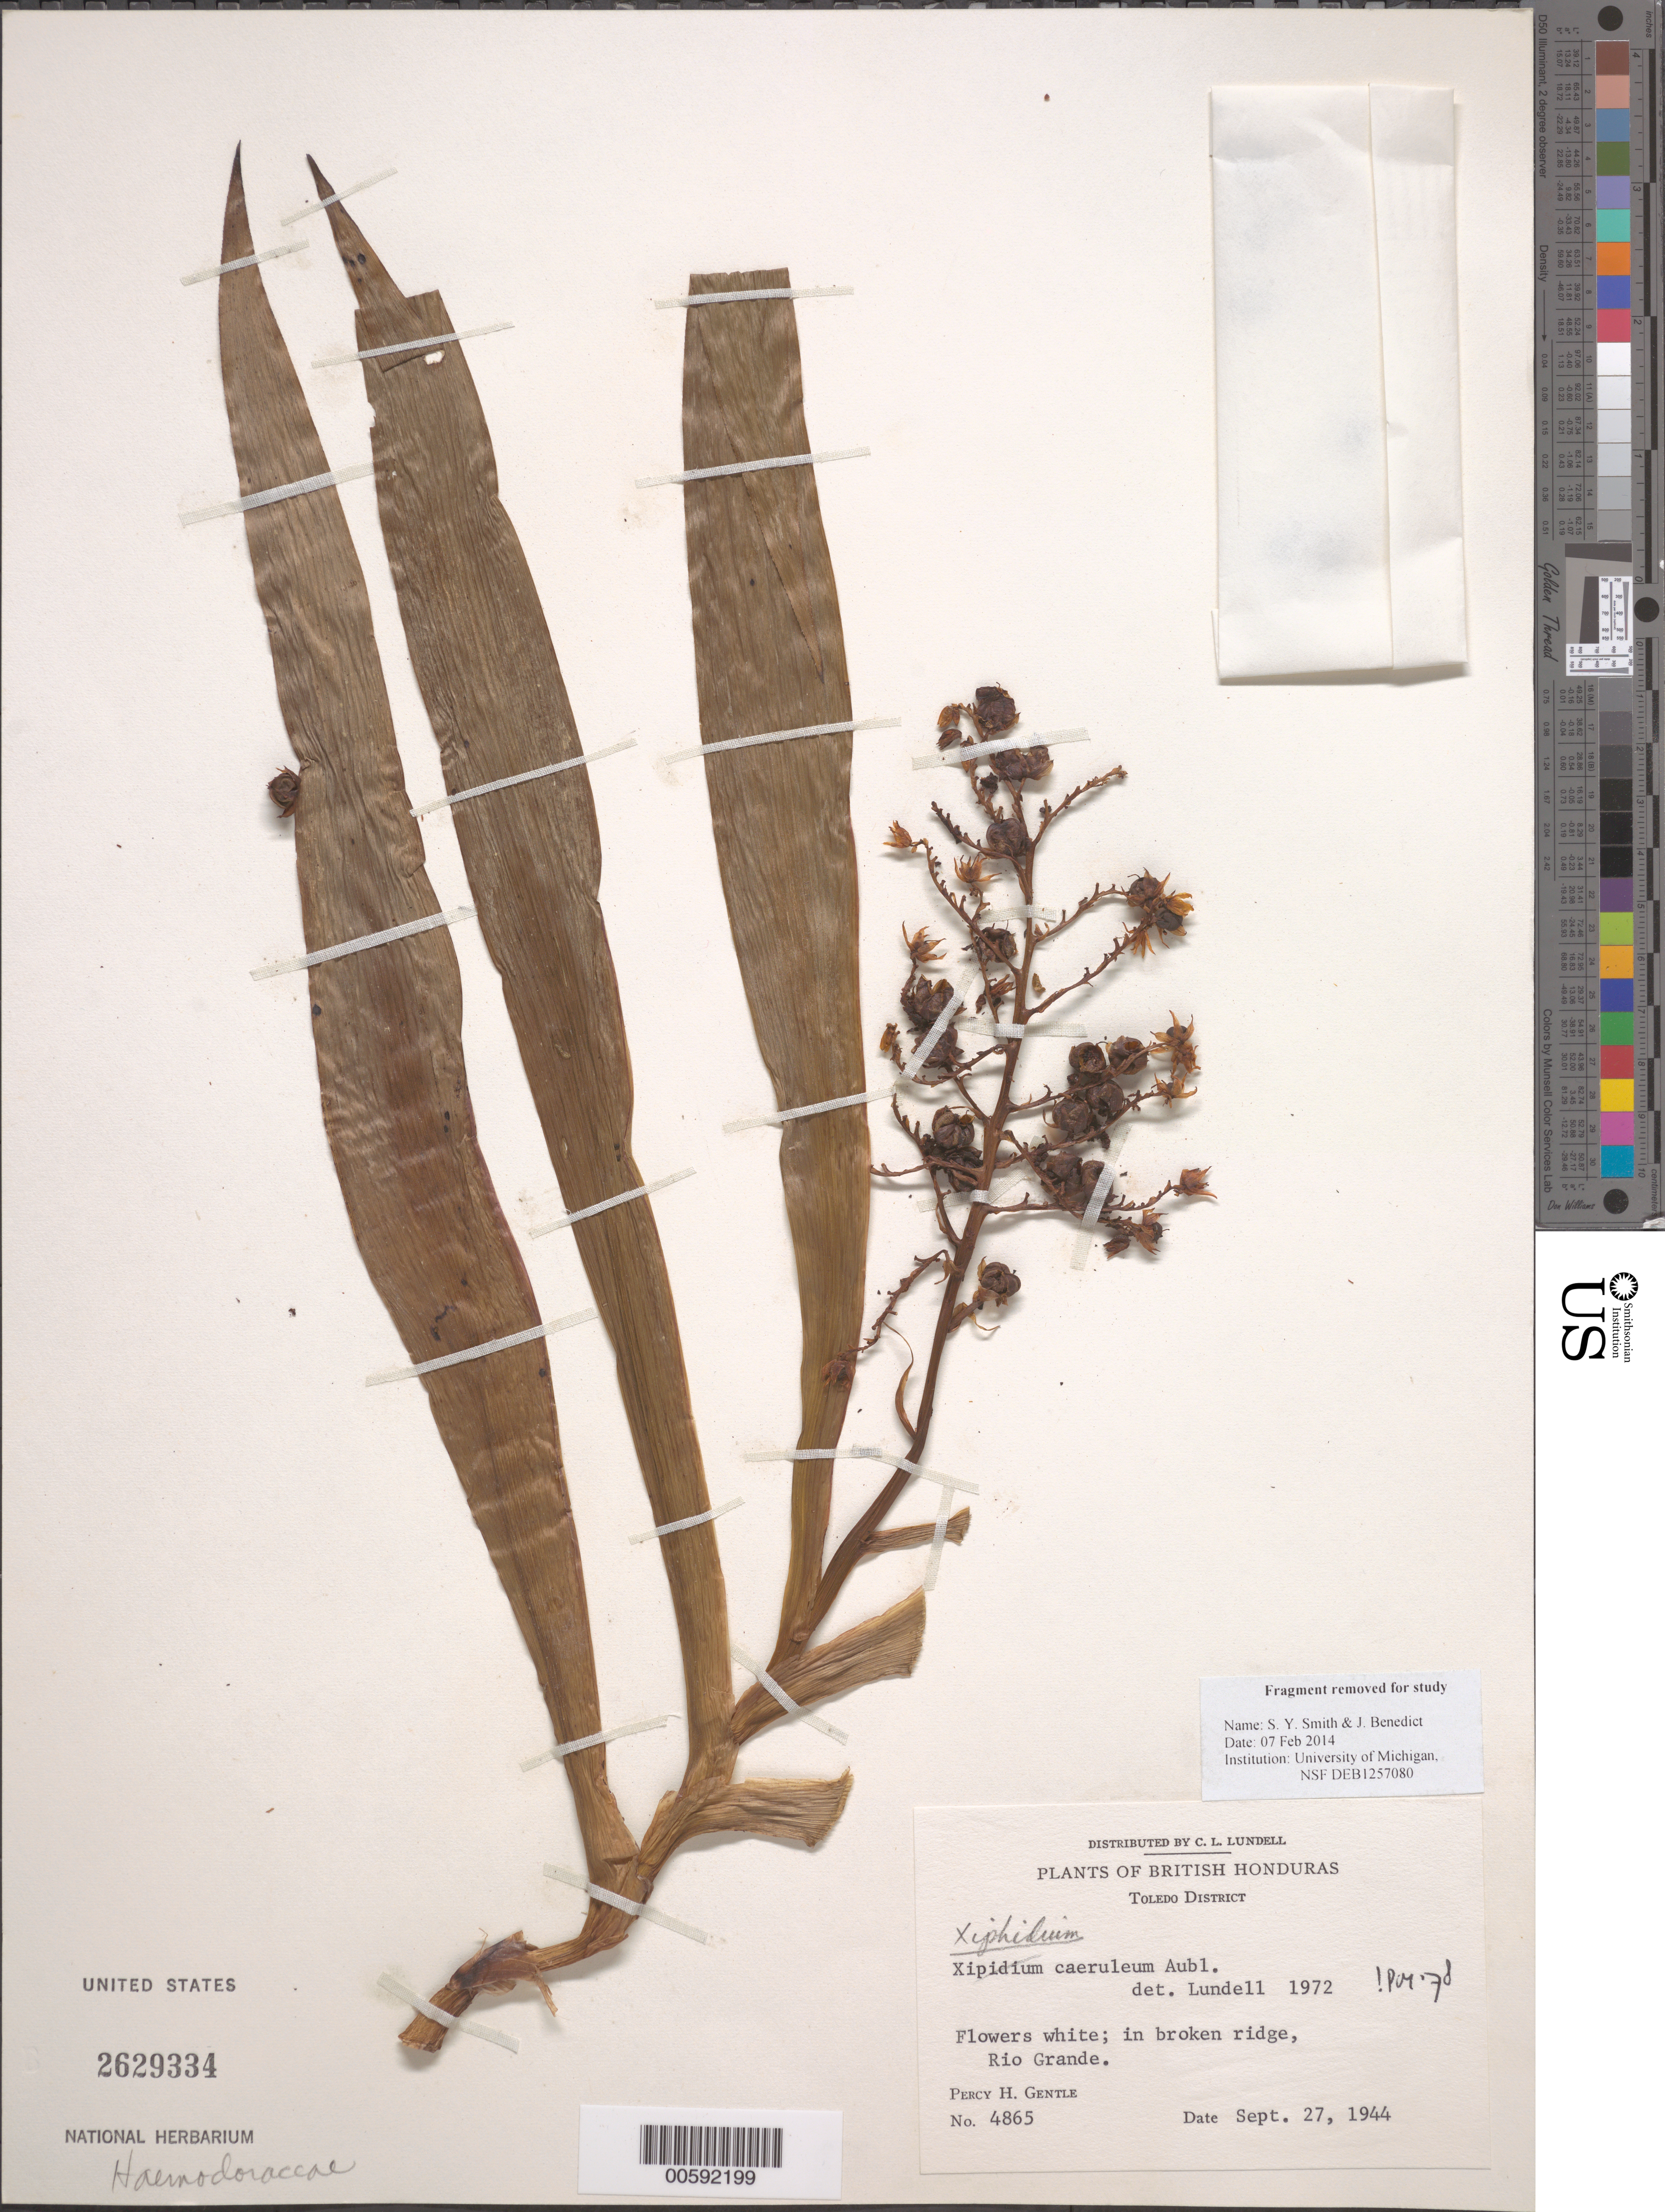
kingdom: Plantae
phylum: Tracheophyta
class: Liliopsida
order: Commelinales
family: Haemodoraceae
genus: Xiphidium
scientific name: Xiphidium caeruleum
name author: Aubl.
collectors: P. H. Gentle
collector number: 4865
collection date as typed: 27 Sep 1944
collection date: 1944-09-27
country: Belize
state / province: Toledo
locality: Rio Grande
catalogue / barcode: US 2629334